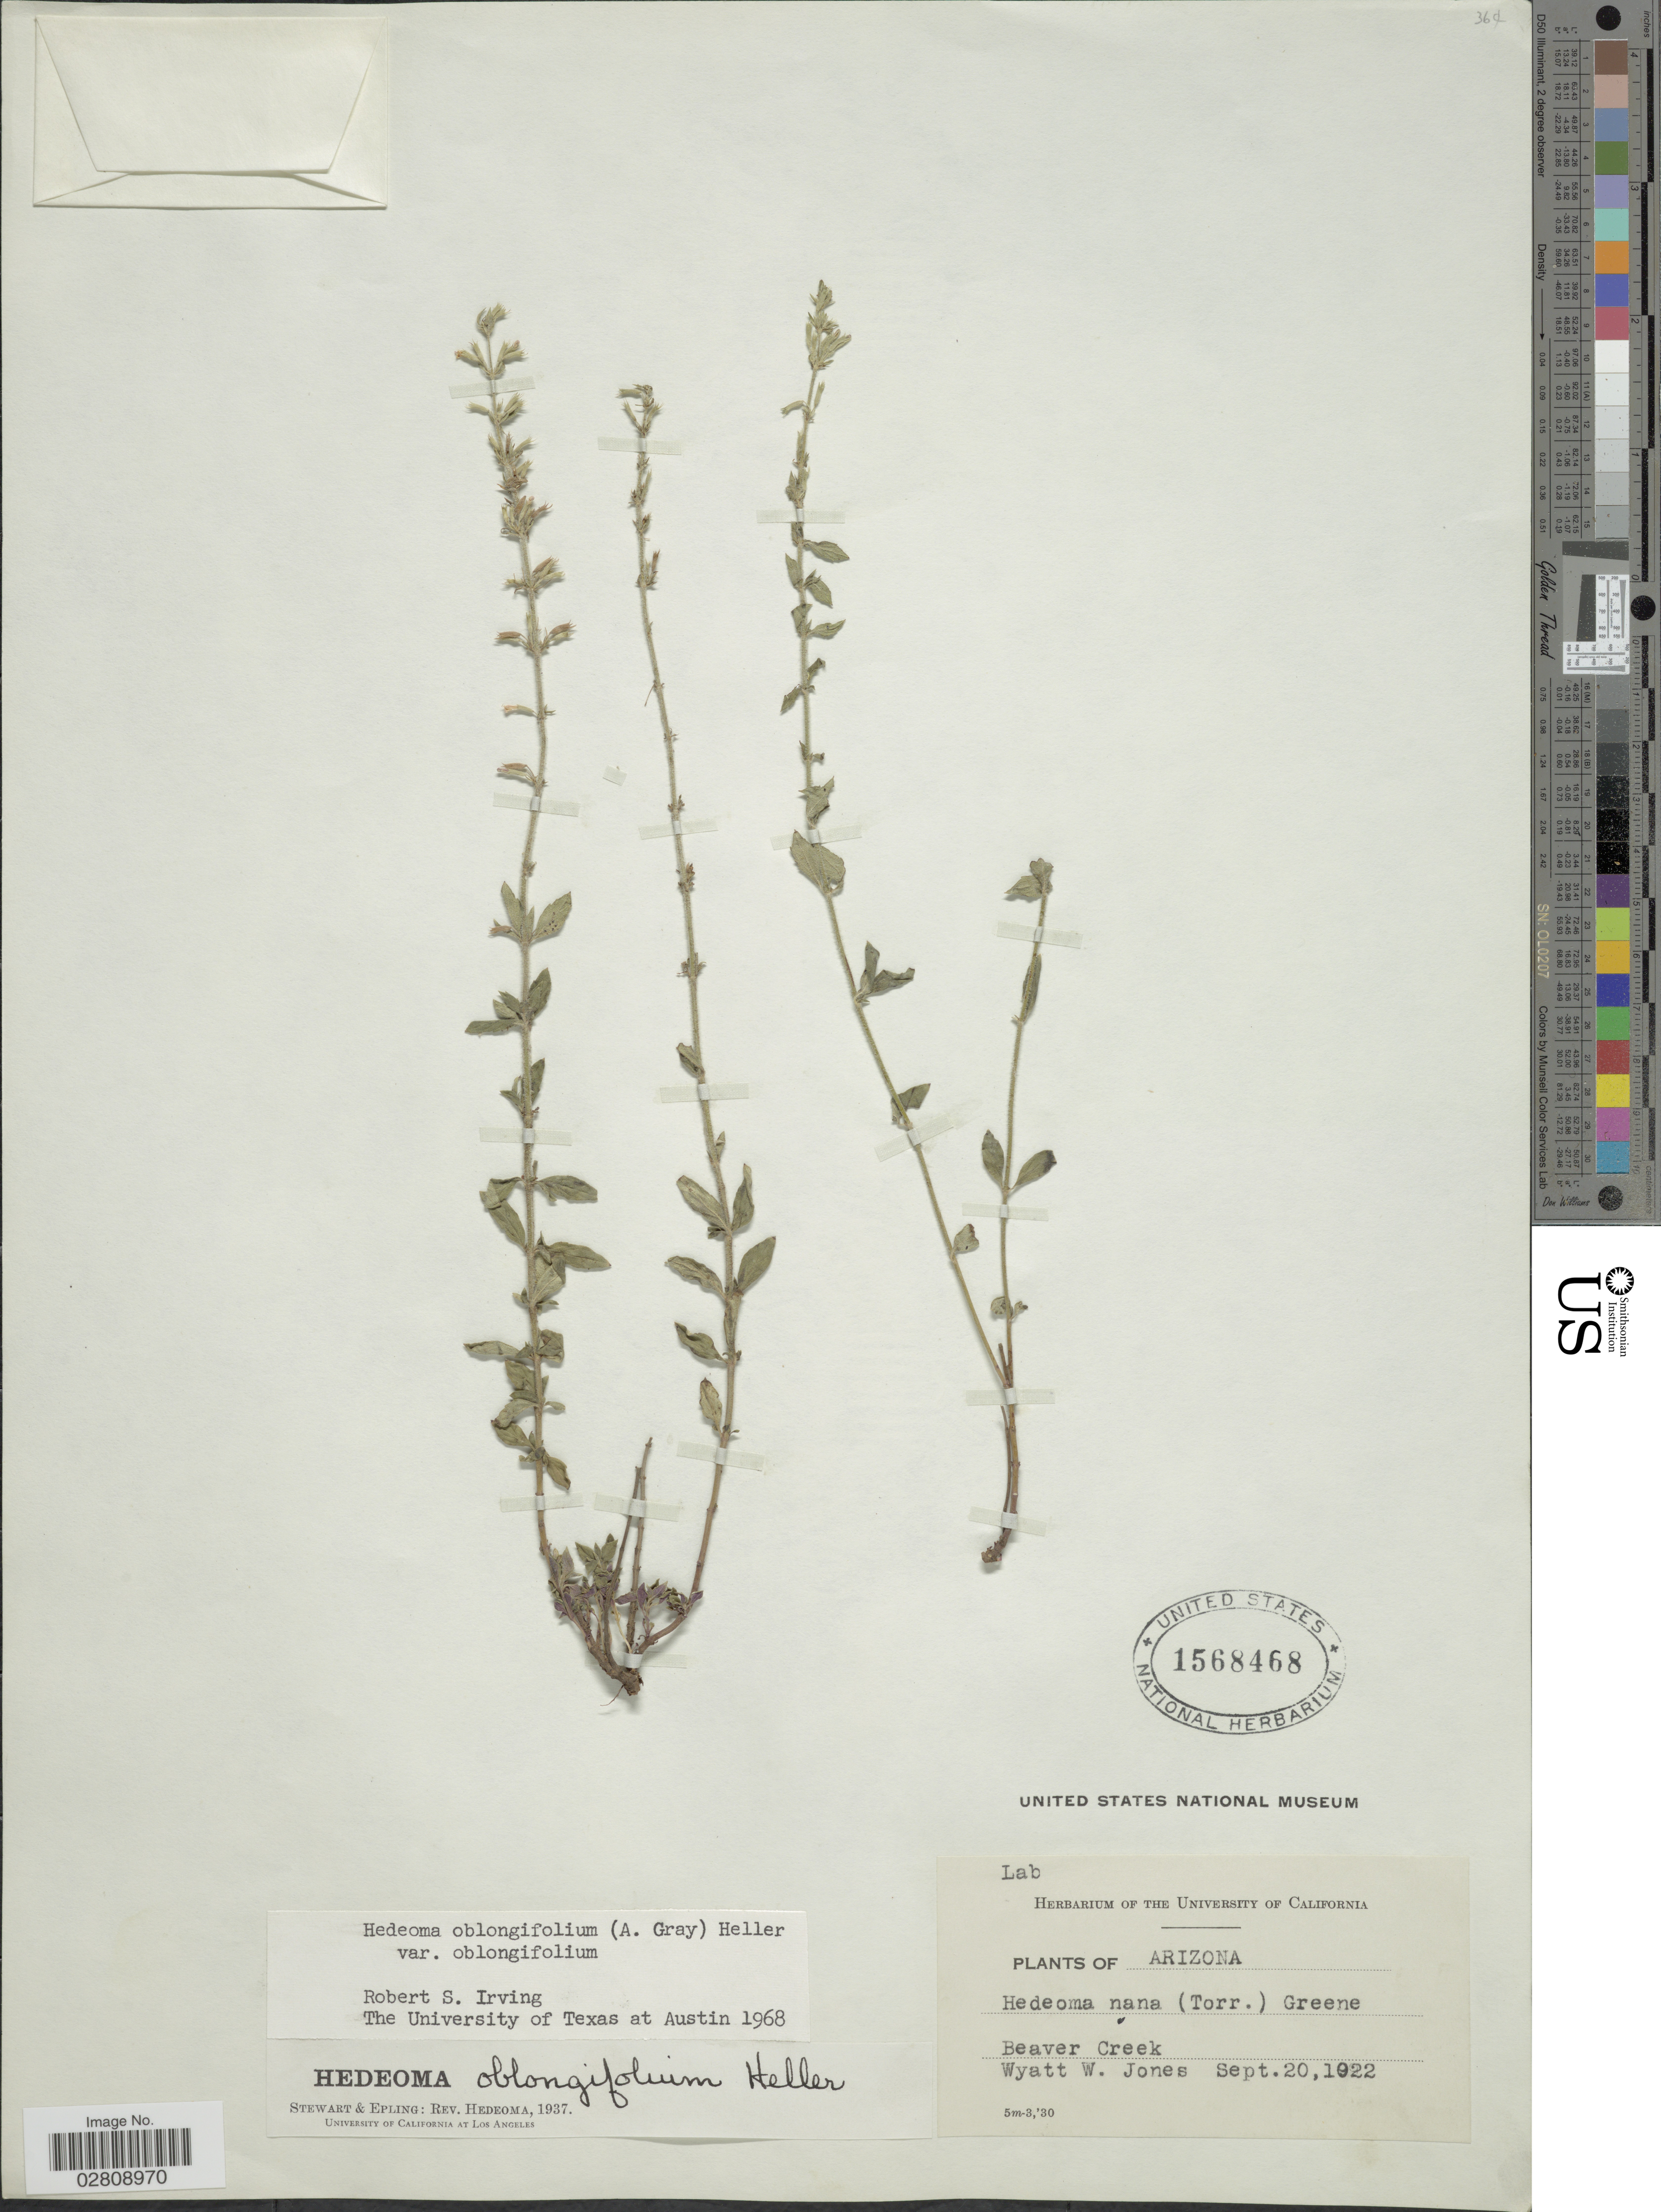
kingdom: Plantae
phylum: Tracheophyta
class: Magnoliopsida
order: Lamiales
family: Lamiaceae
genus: Hedeoma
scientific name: Hedeoma oblongifolia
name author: (A. Gray) A. Heller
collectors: W. W. Jones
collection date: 1922-09-20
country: United States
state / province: Arizona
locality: Beaver Creek.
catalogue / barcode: US 1568468